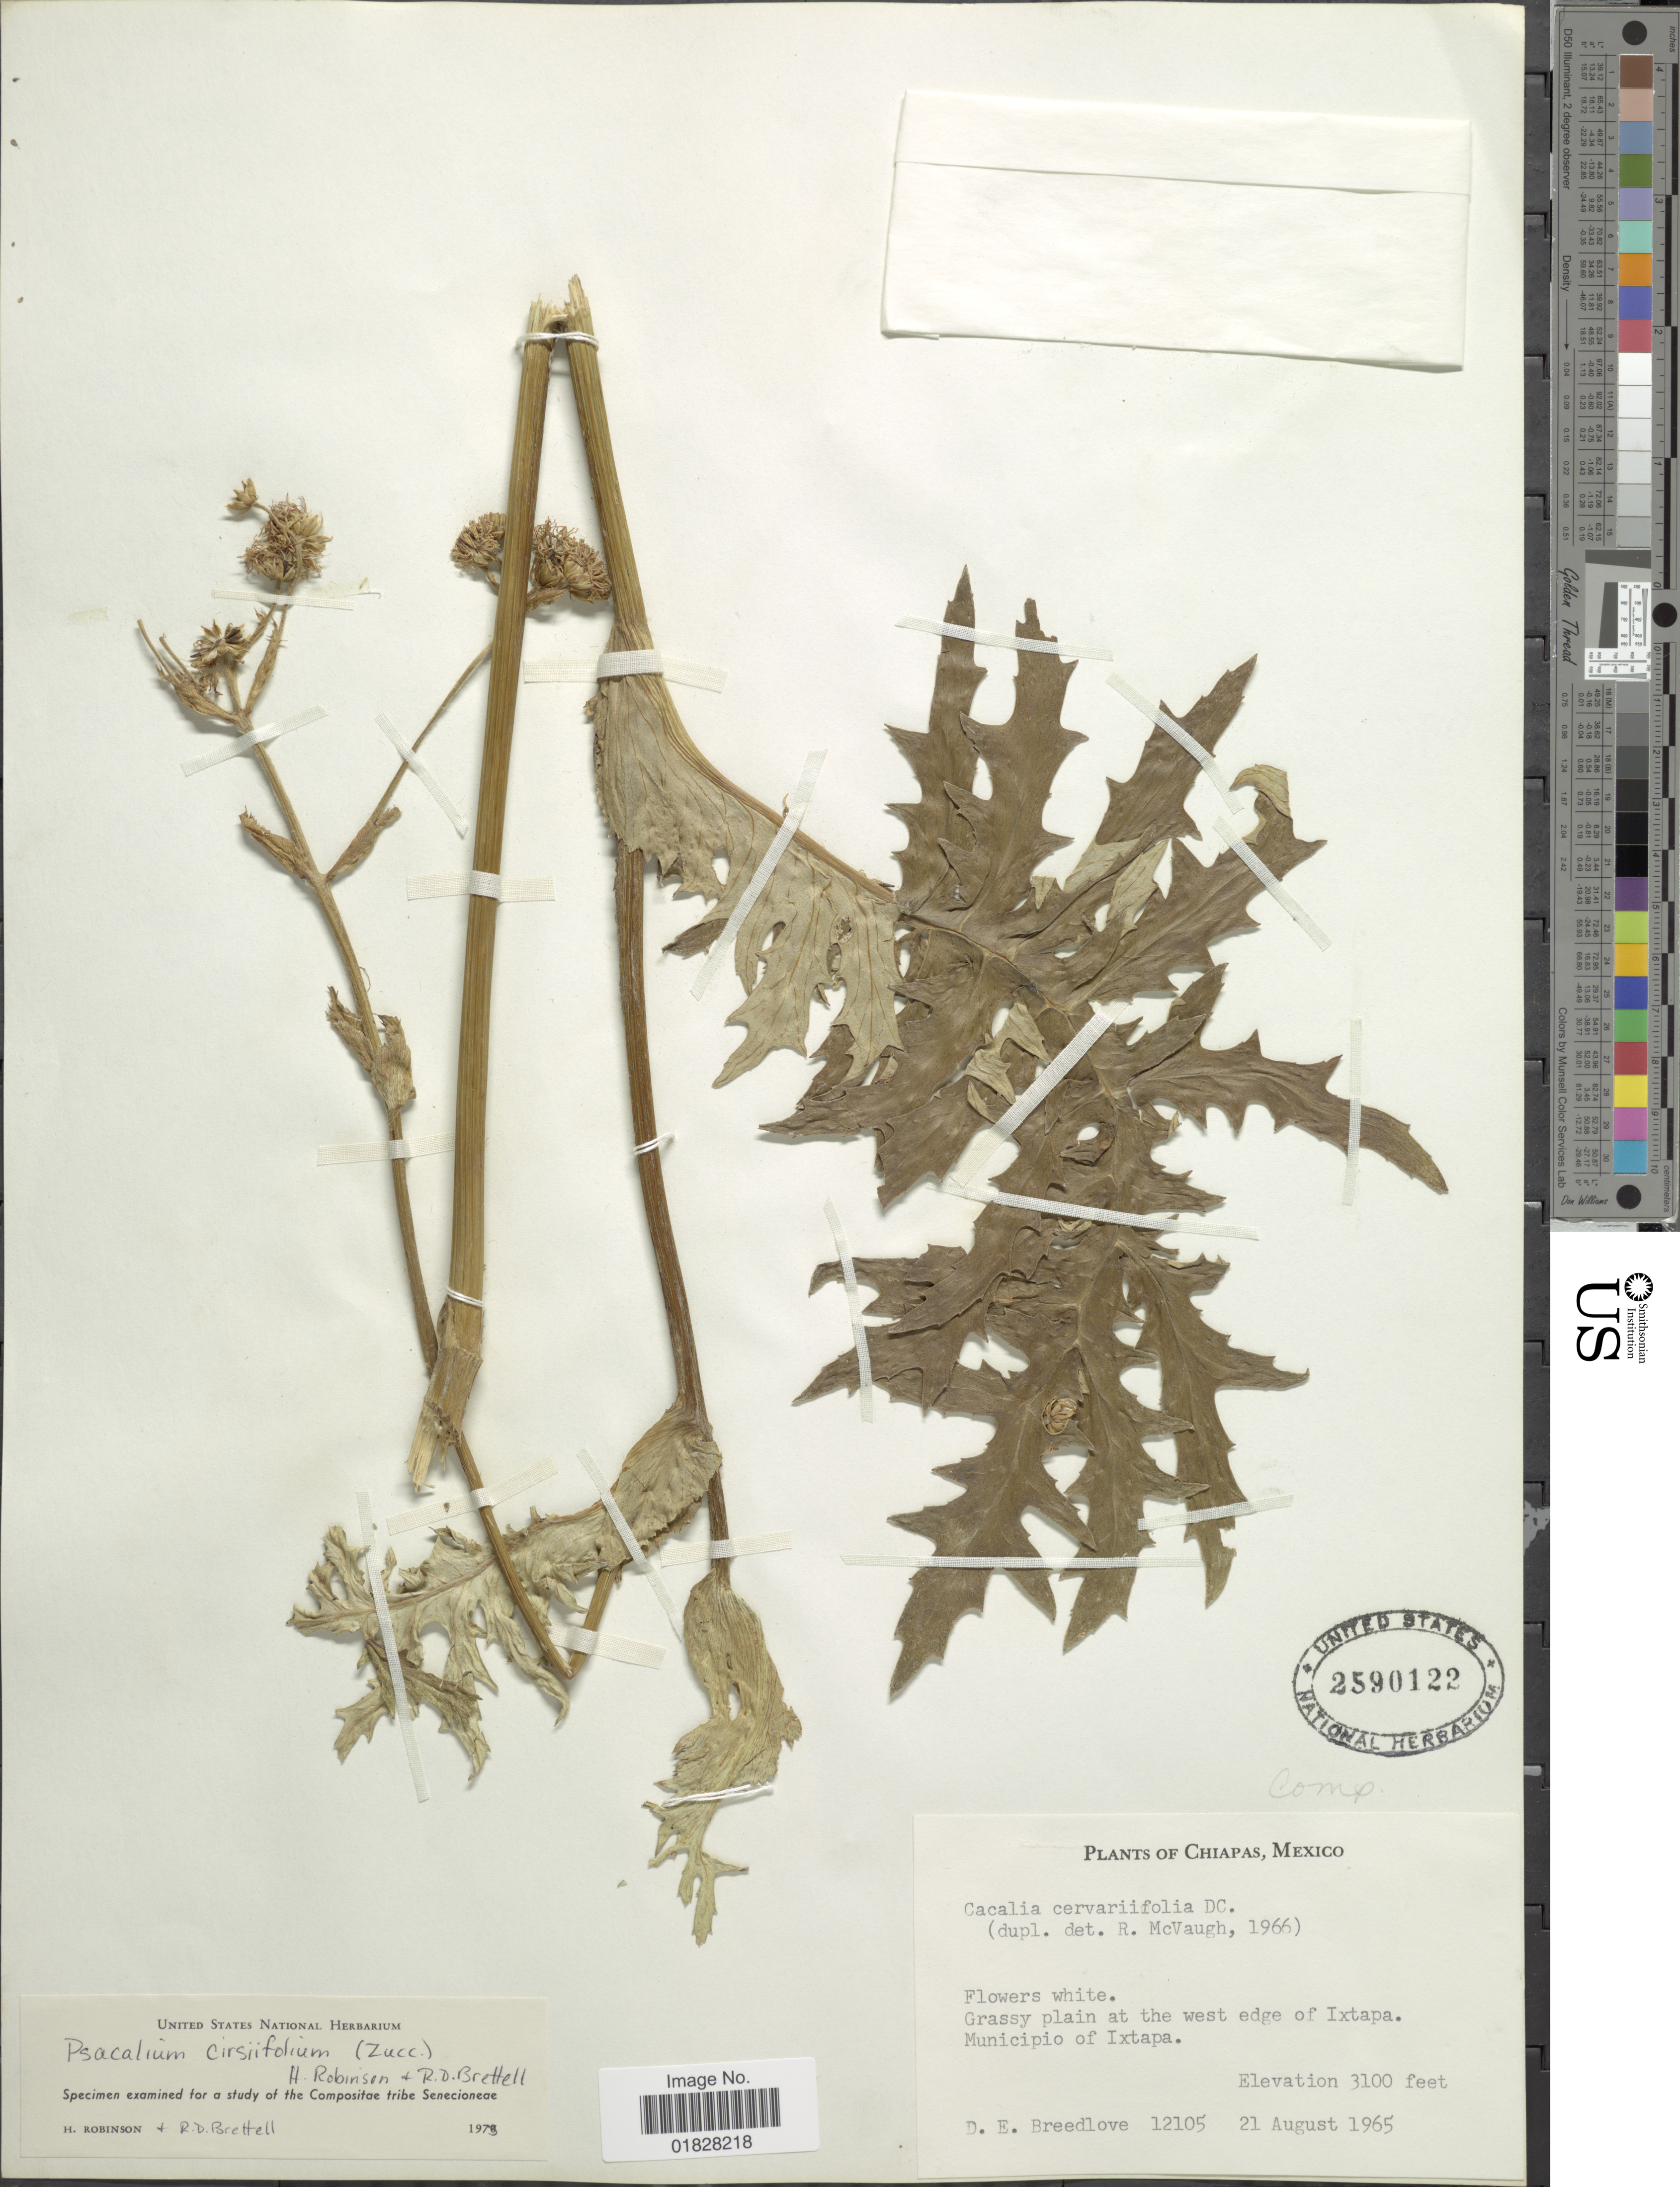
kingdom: Plantae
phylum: Tracheophyta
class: Magnoliopsida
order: Asterales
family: Asteraceae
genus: Psacalium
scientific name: Psacalium cirsiifolium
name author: (Zucc.) H. Rob. & Brettell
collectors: D. E. Breedlove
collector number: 12105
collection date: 1965-08-21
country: Mexico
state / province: Chiapas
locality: Grassy plain at the west edge of Ixtapa. Municipio of Ixtapa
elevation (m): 945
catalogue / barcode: US 2590122